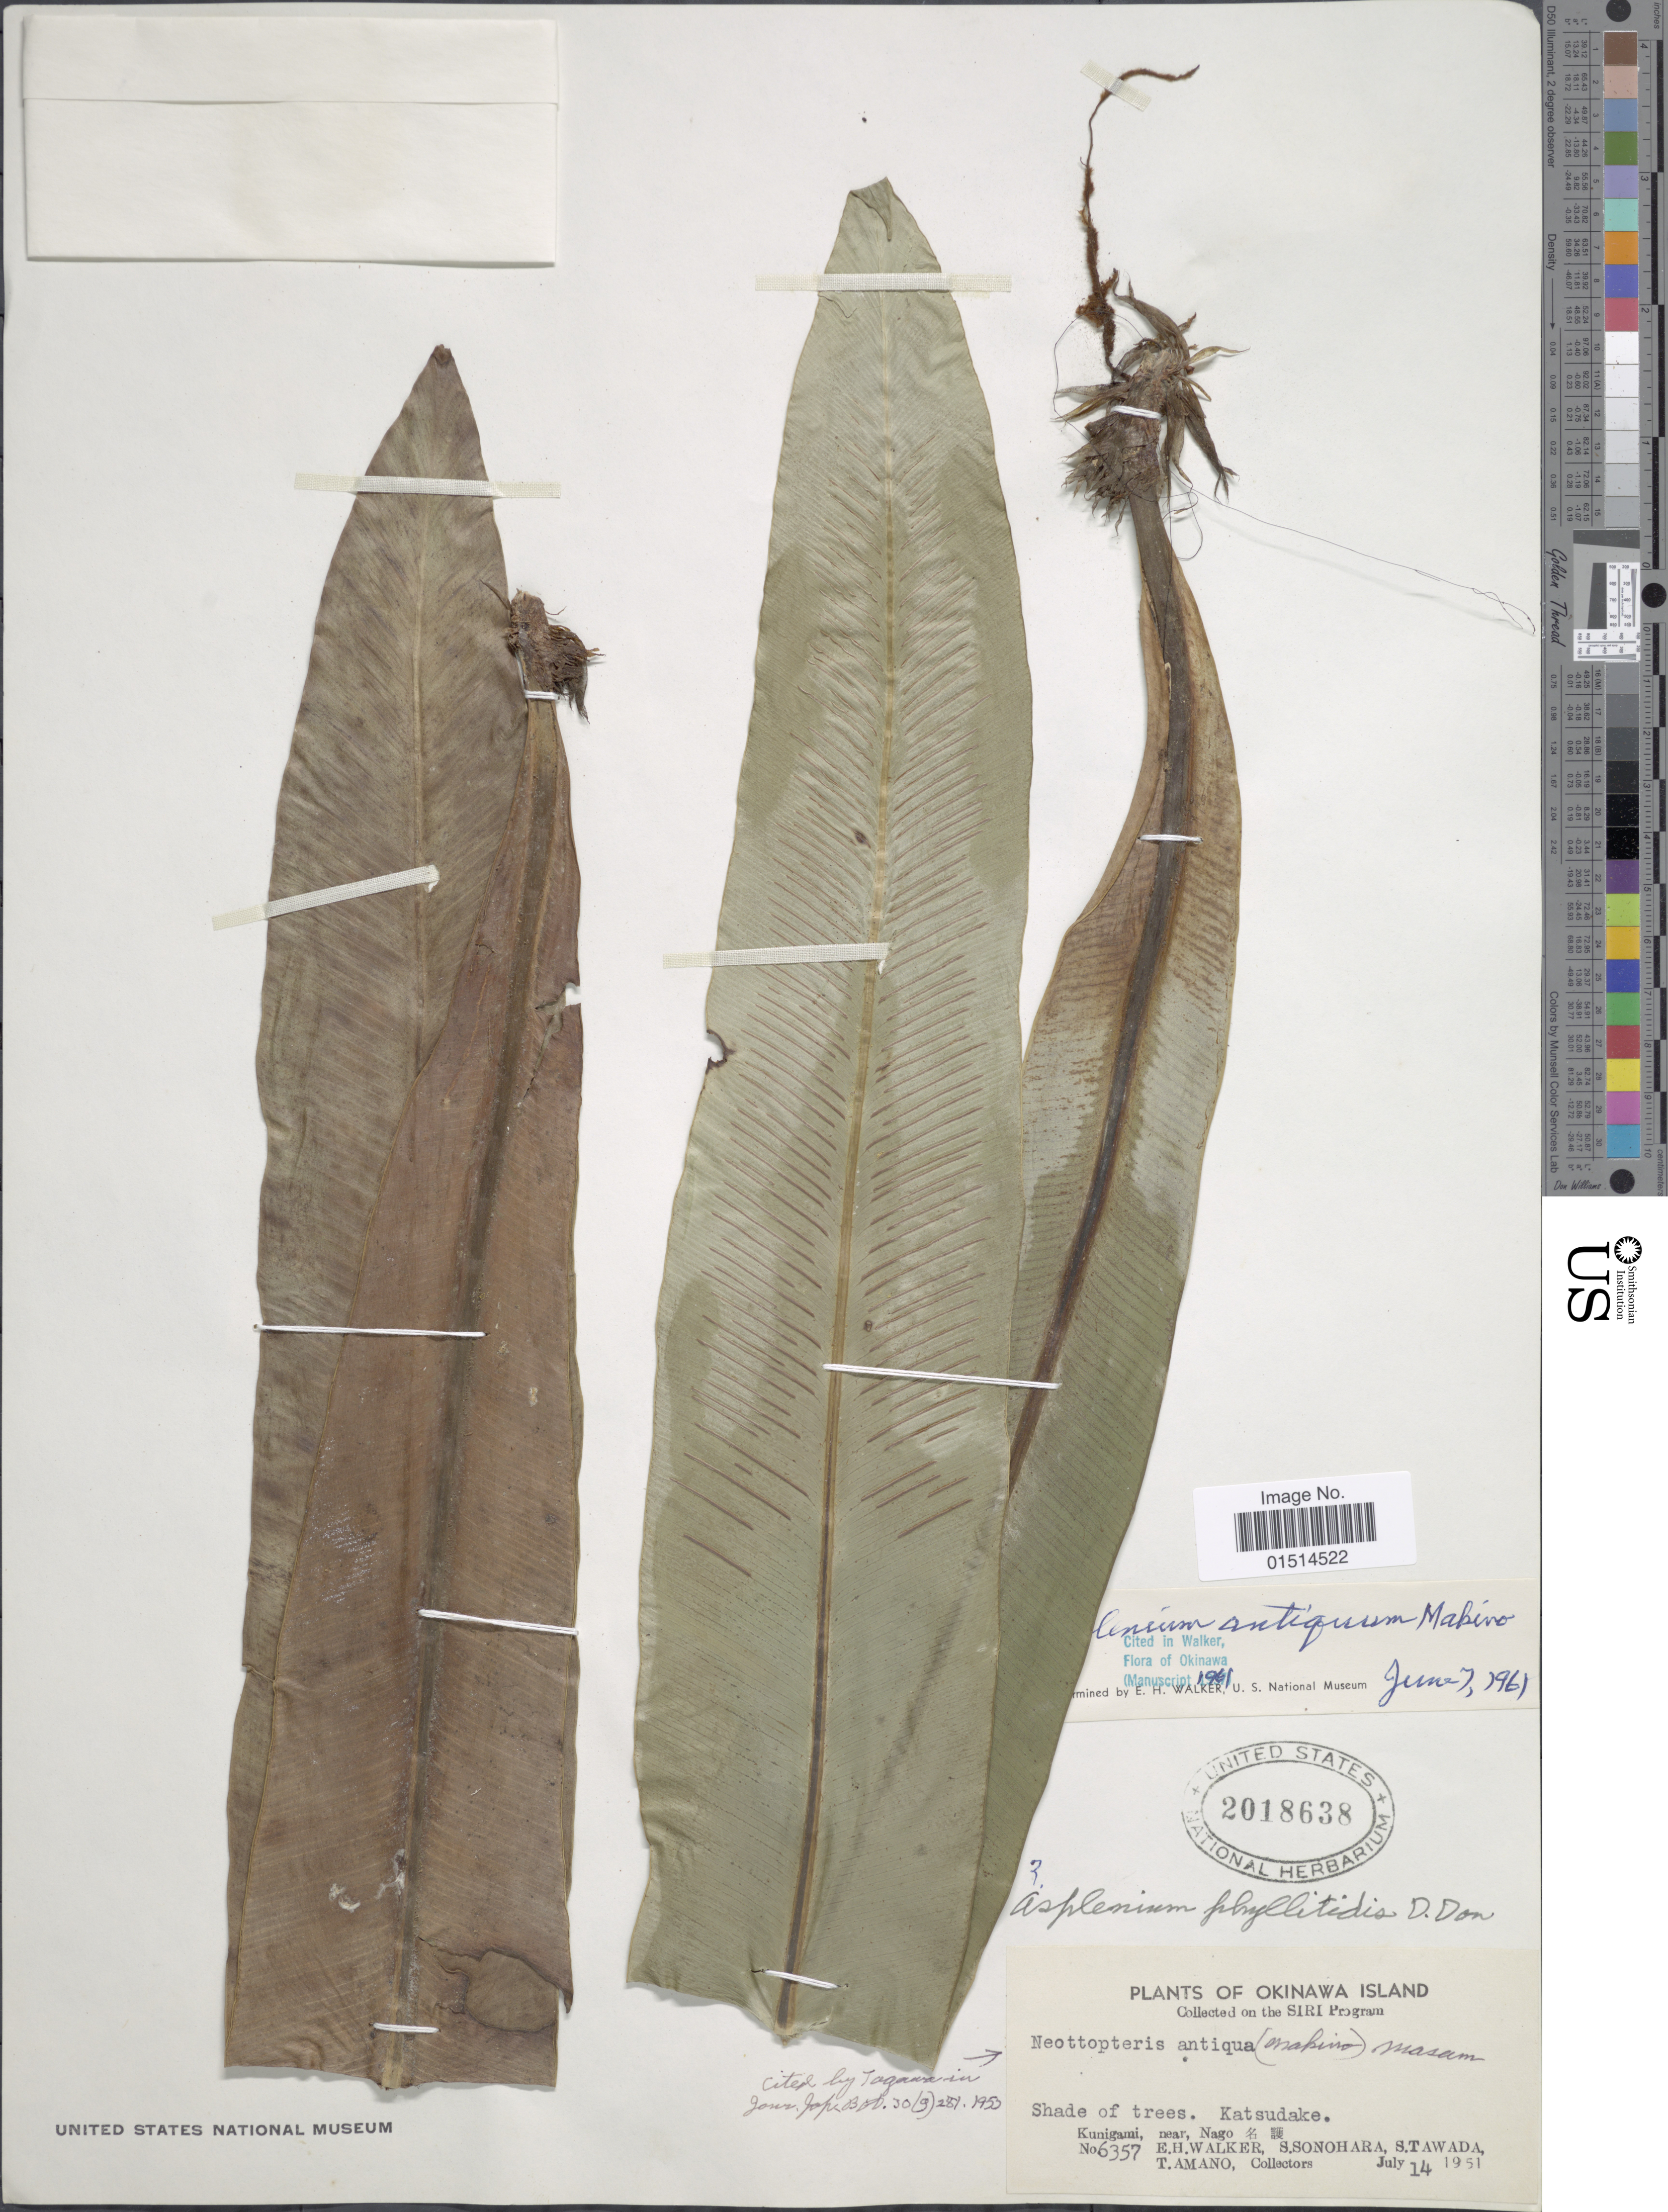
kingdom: Plantae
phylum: Tracheophyta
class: Polypodiopsida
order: Polypodiales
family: Aspleniaceae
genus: Asplenium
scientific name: Asplenium antiquum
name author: Makino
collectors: E. H. Walker, S. Sonohara, S. Tawada & T. Amano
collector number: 6357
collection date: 1951-07-14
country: Japan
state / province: Okinawa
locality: Okinawa Island, Katsudake, Kunigami, near Nago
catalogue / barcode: US 2018638